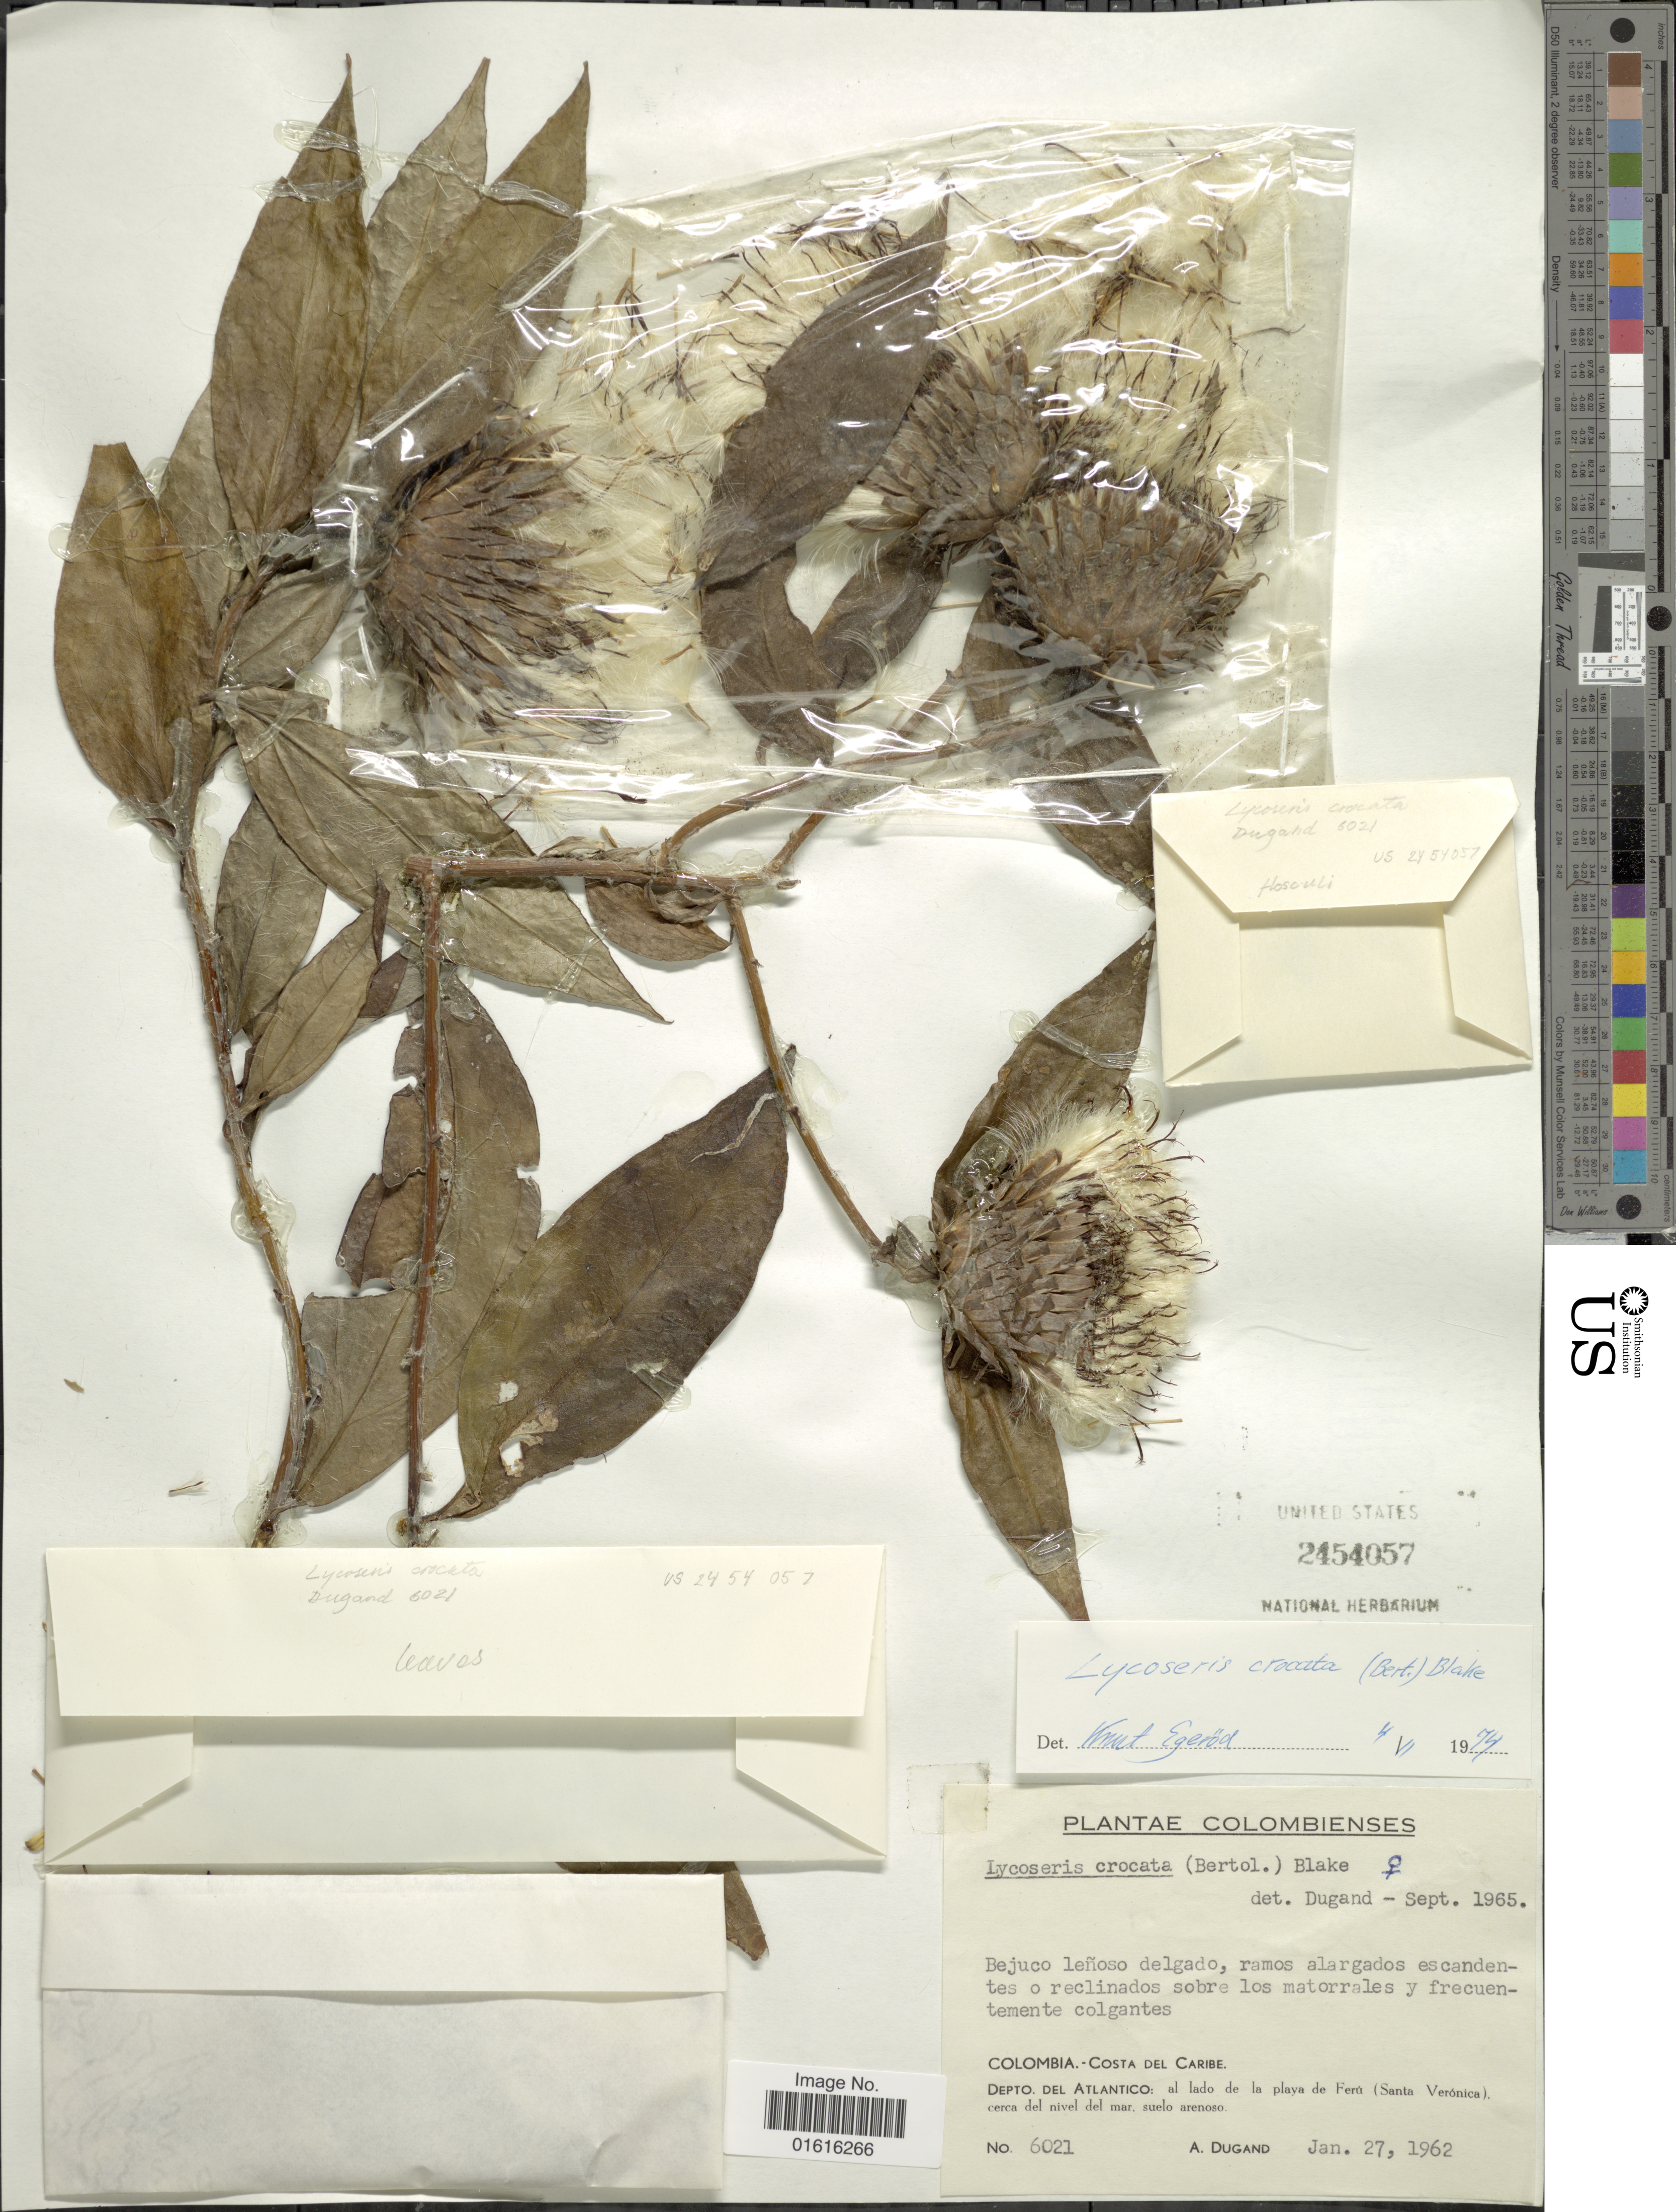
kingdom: Plantae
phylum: Tracheophyta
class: Magnoliopsida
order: Asterales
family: Asteraceae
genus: Lycoseris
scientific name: Lycoseris crocata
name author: S.F. Blake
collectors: A. Dugand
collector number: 6021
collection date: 1962-01-27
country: Colombia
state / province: Atlántico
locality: Colombia.- Costa del Caribe. Depto. del Atlantico: al lado de la playa de Ferú (Santa Verónica), cerca del nivel del mar. suelo arenoso.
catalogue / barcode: US 2454057